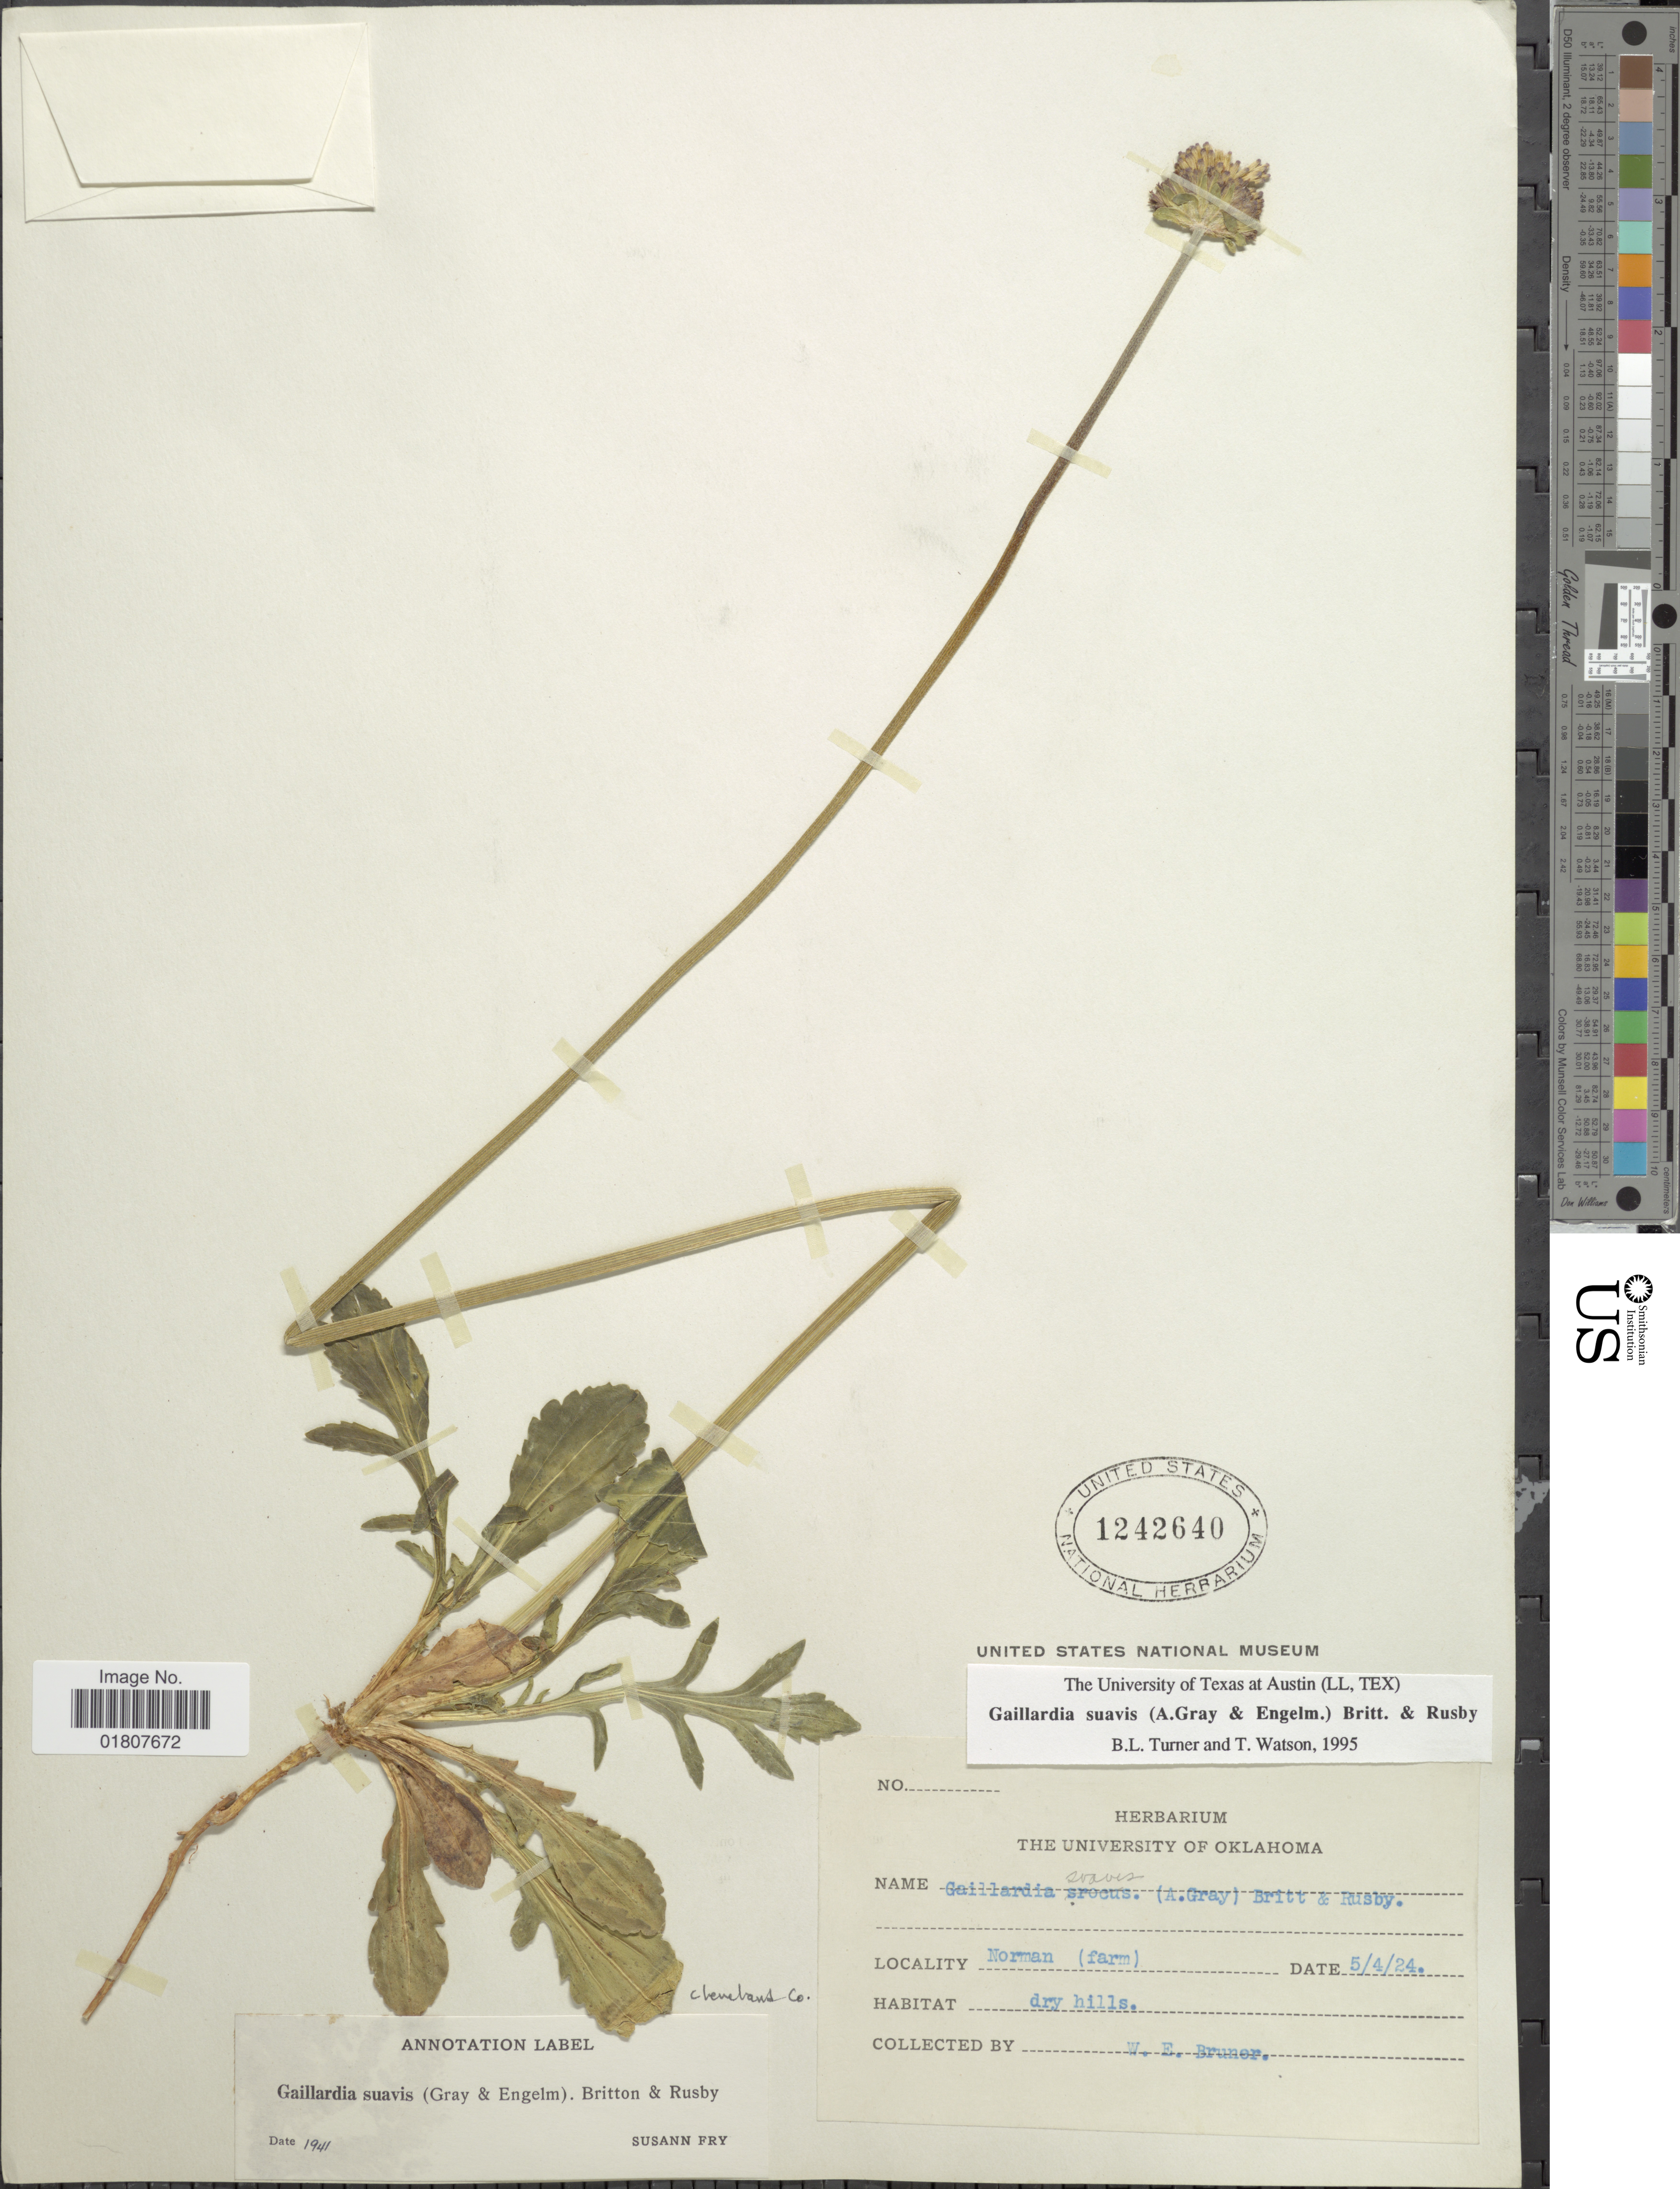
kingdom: Plantae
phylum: Tracheophyta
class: Magnoliopsida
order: Asterales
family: Asteraceae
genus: Gaillardia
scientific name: Gaillardia suavis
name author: (A. Gray & Engelm.) Britton & Rusby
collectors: W. Bruner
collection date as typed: Transcribed d/m/y: 4/5/24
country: United States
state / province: Oklahoma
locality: Norman (farm)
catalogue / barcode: US 1242640